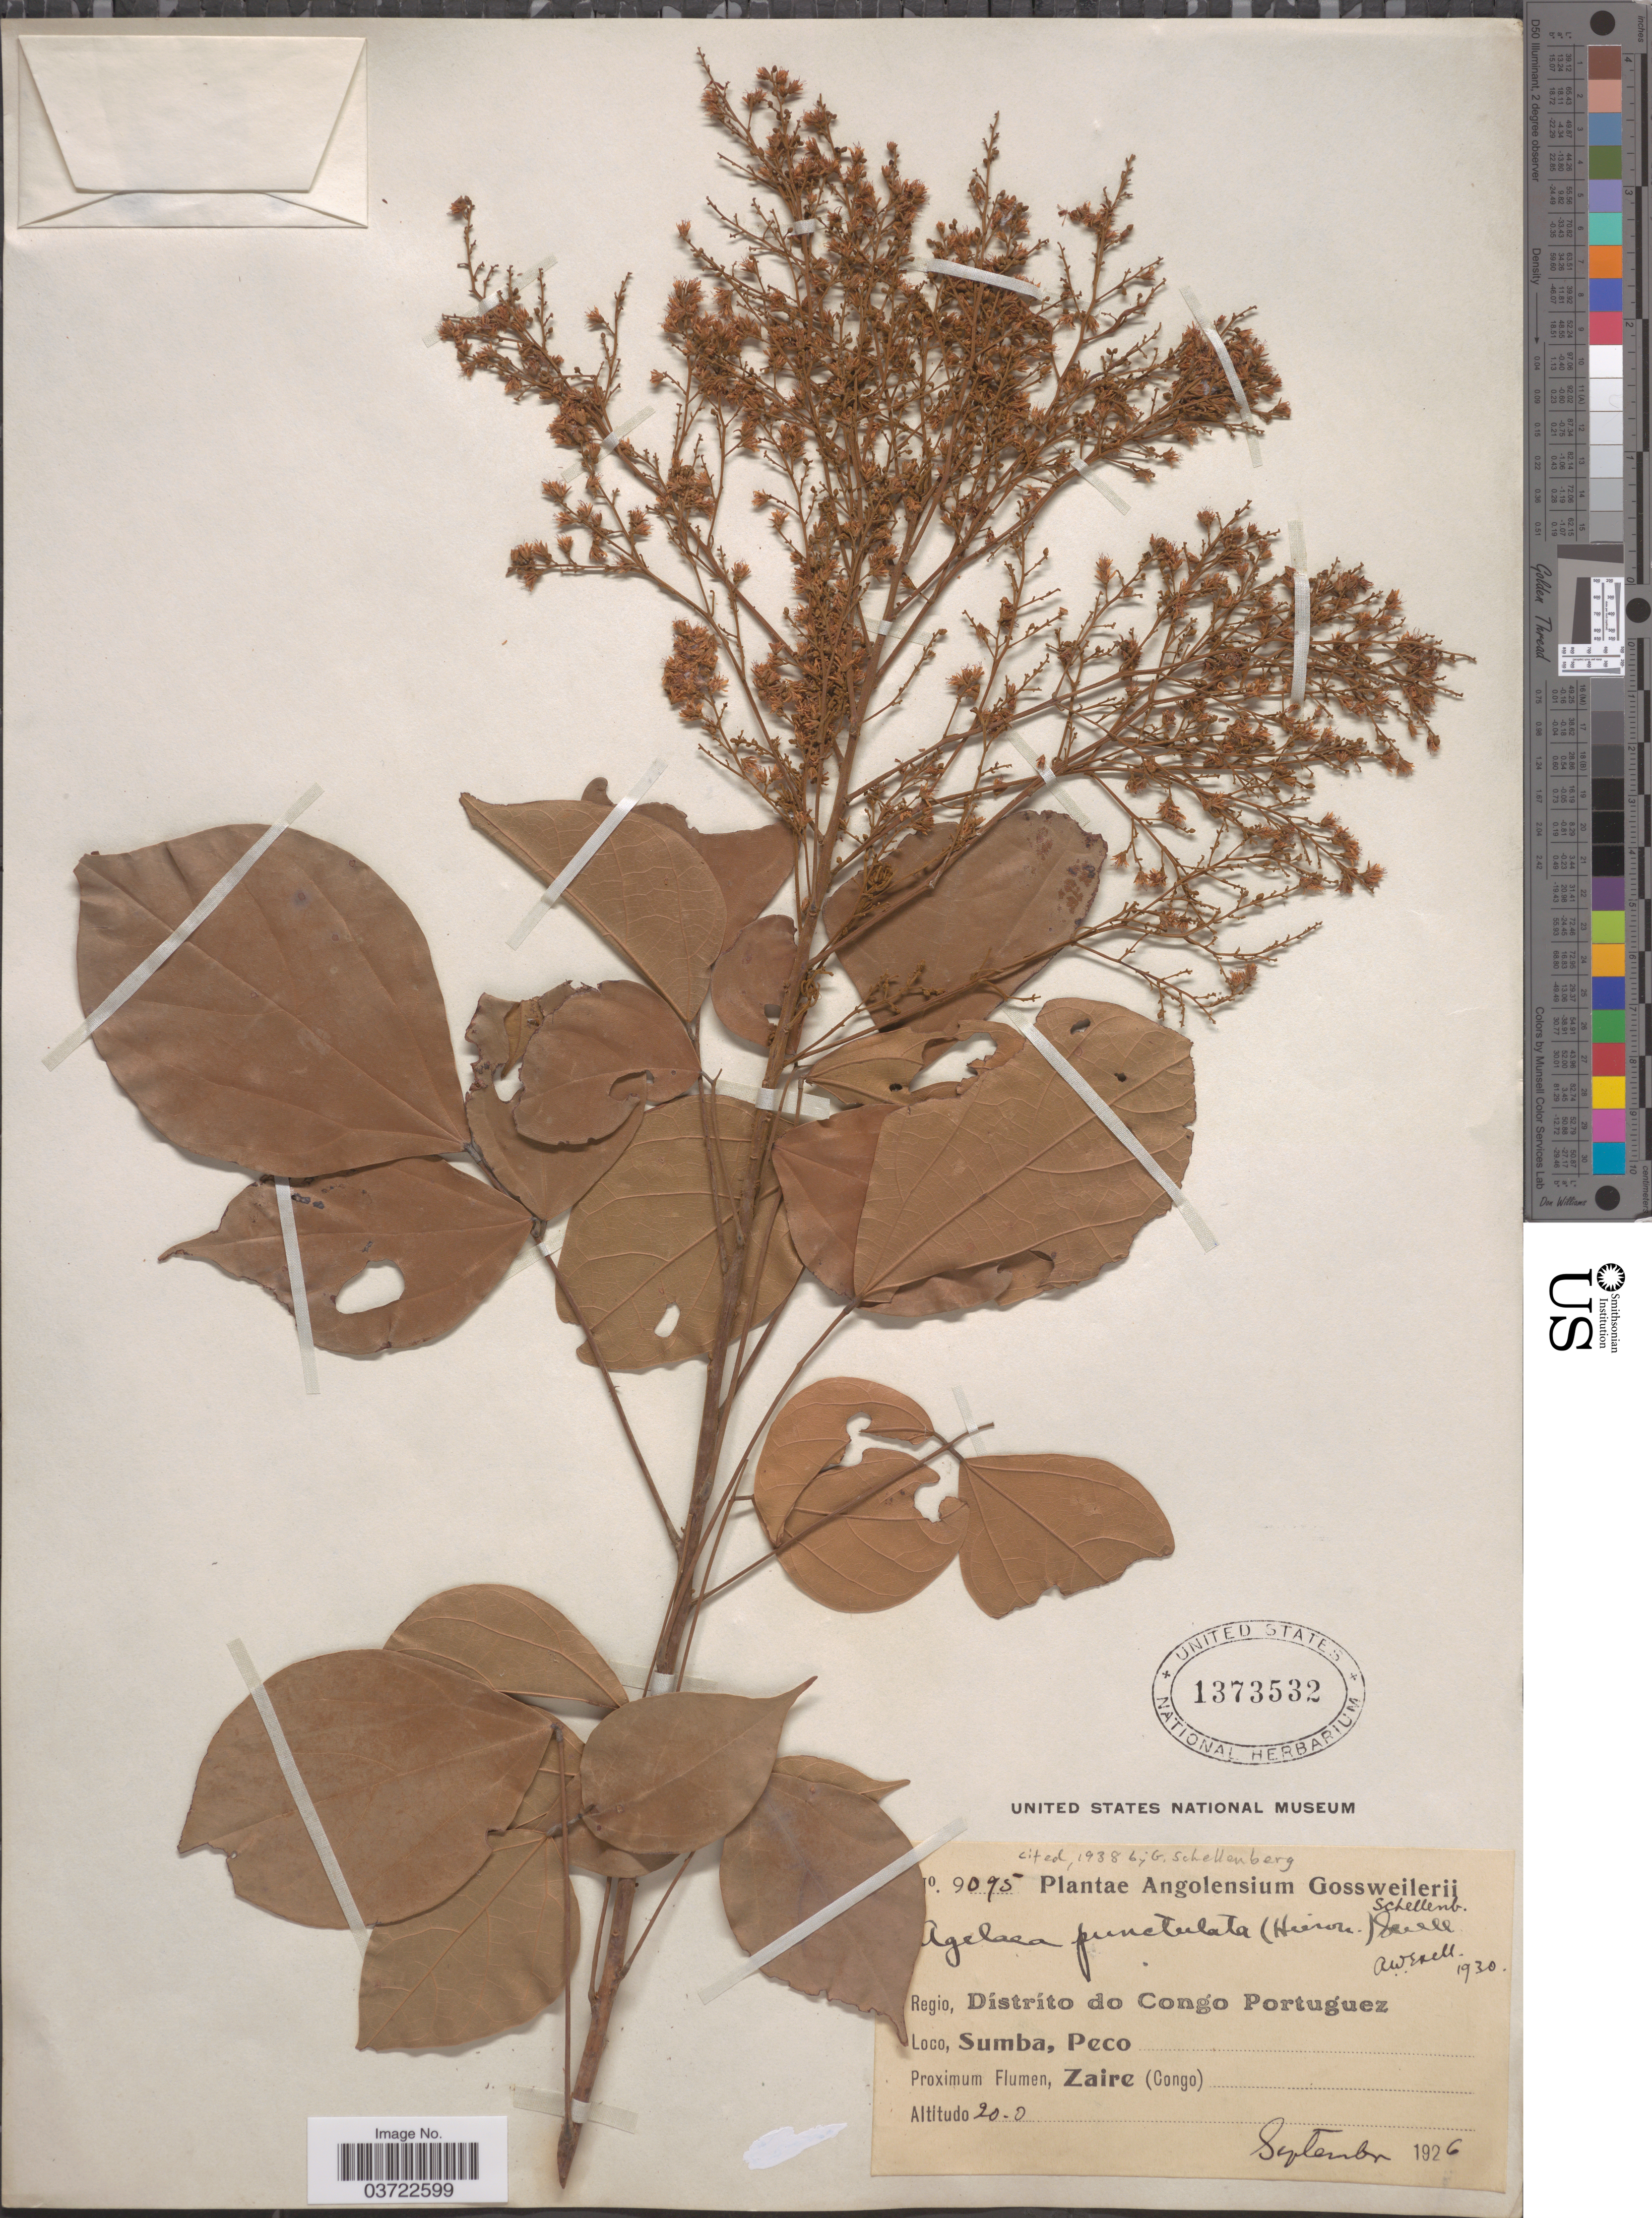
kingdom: Plantae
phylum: Tracheophyta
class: Magnoliopsida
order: Oxalidales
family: Connaraceae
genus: Agelaea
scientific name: Agelaea pentagyna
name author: (Lam.) Baill.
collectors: -. Gossweiler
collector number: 9095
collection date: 1926-09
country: Angola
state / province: Zaire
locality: Regio, Dístríto do Congo Portuguez, Sumba, Peco, Zaire (Congo).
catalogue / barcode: US 1373532